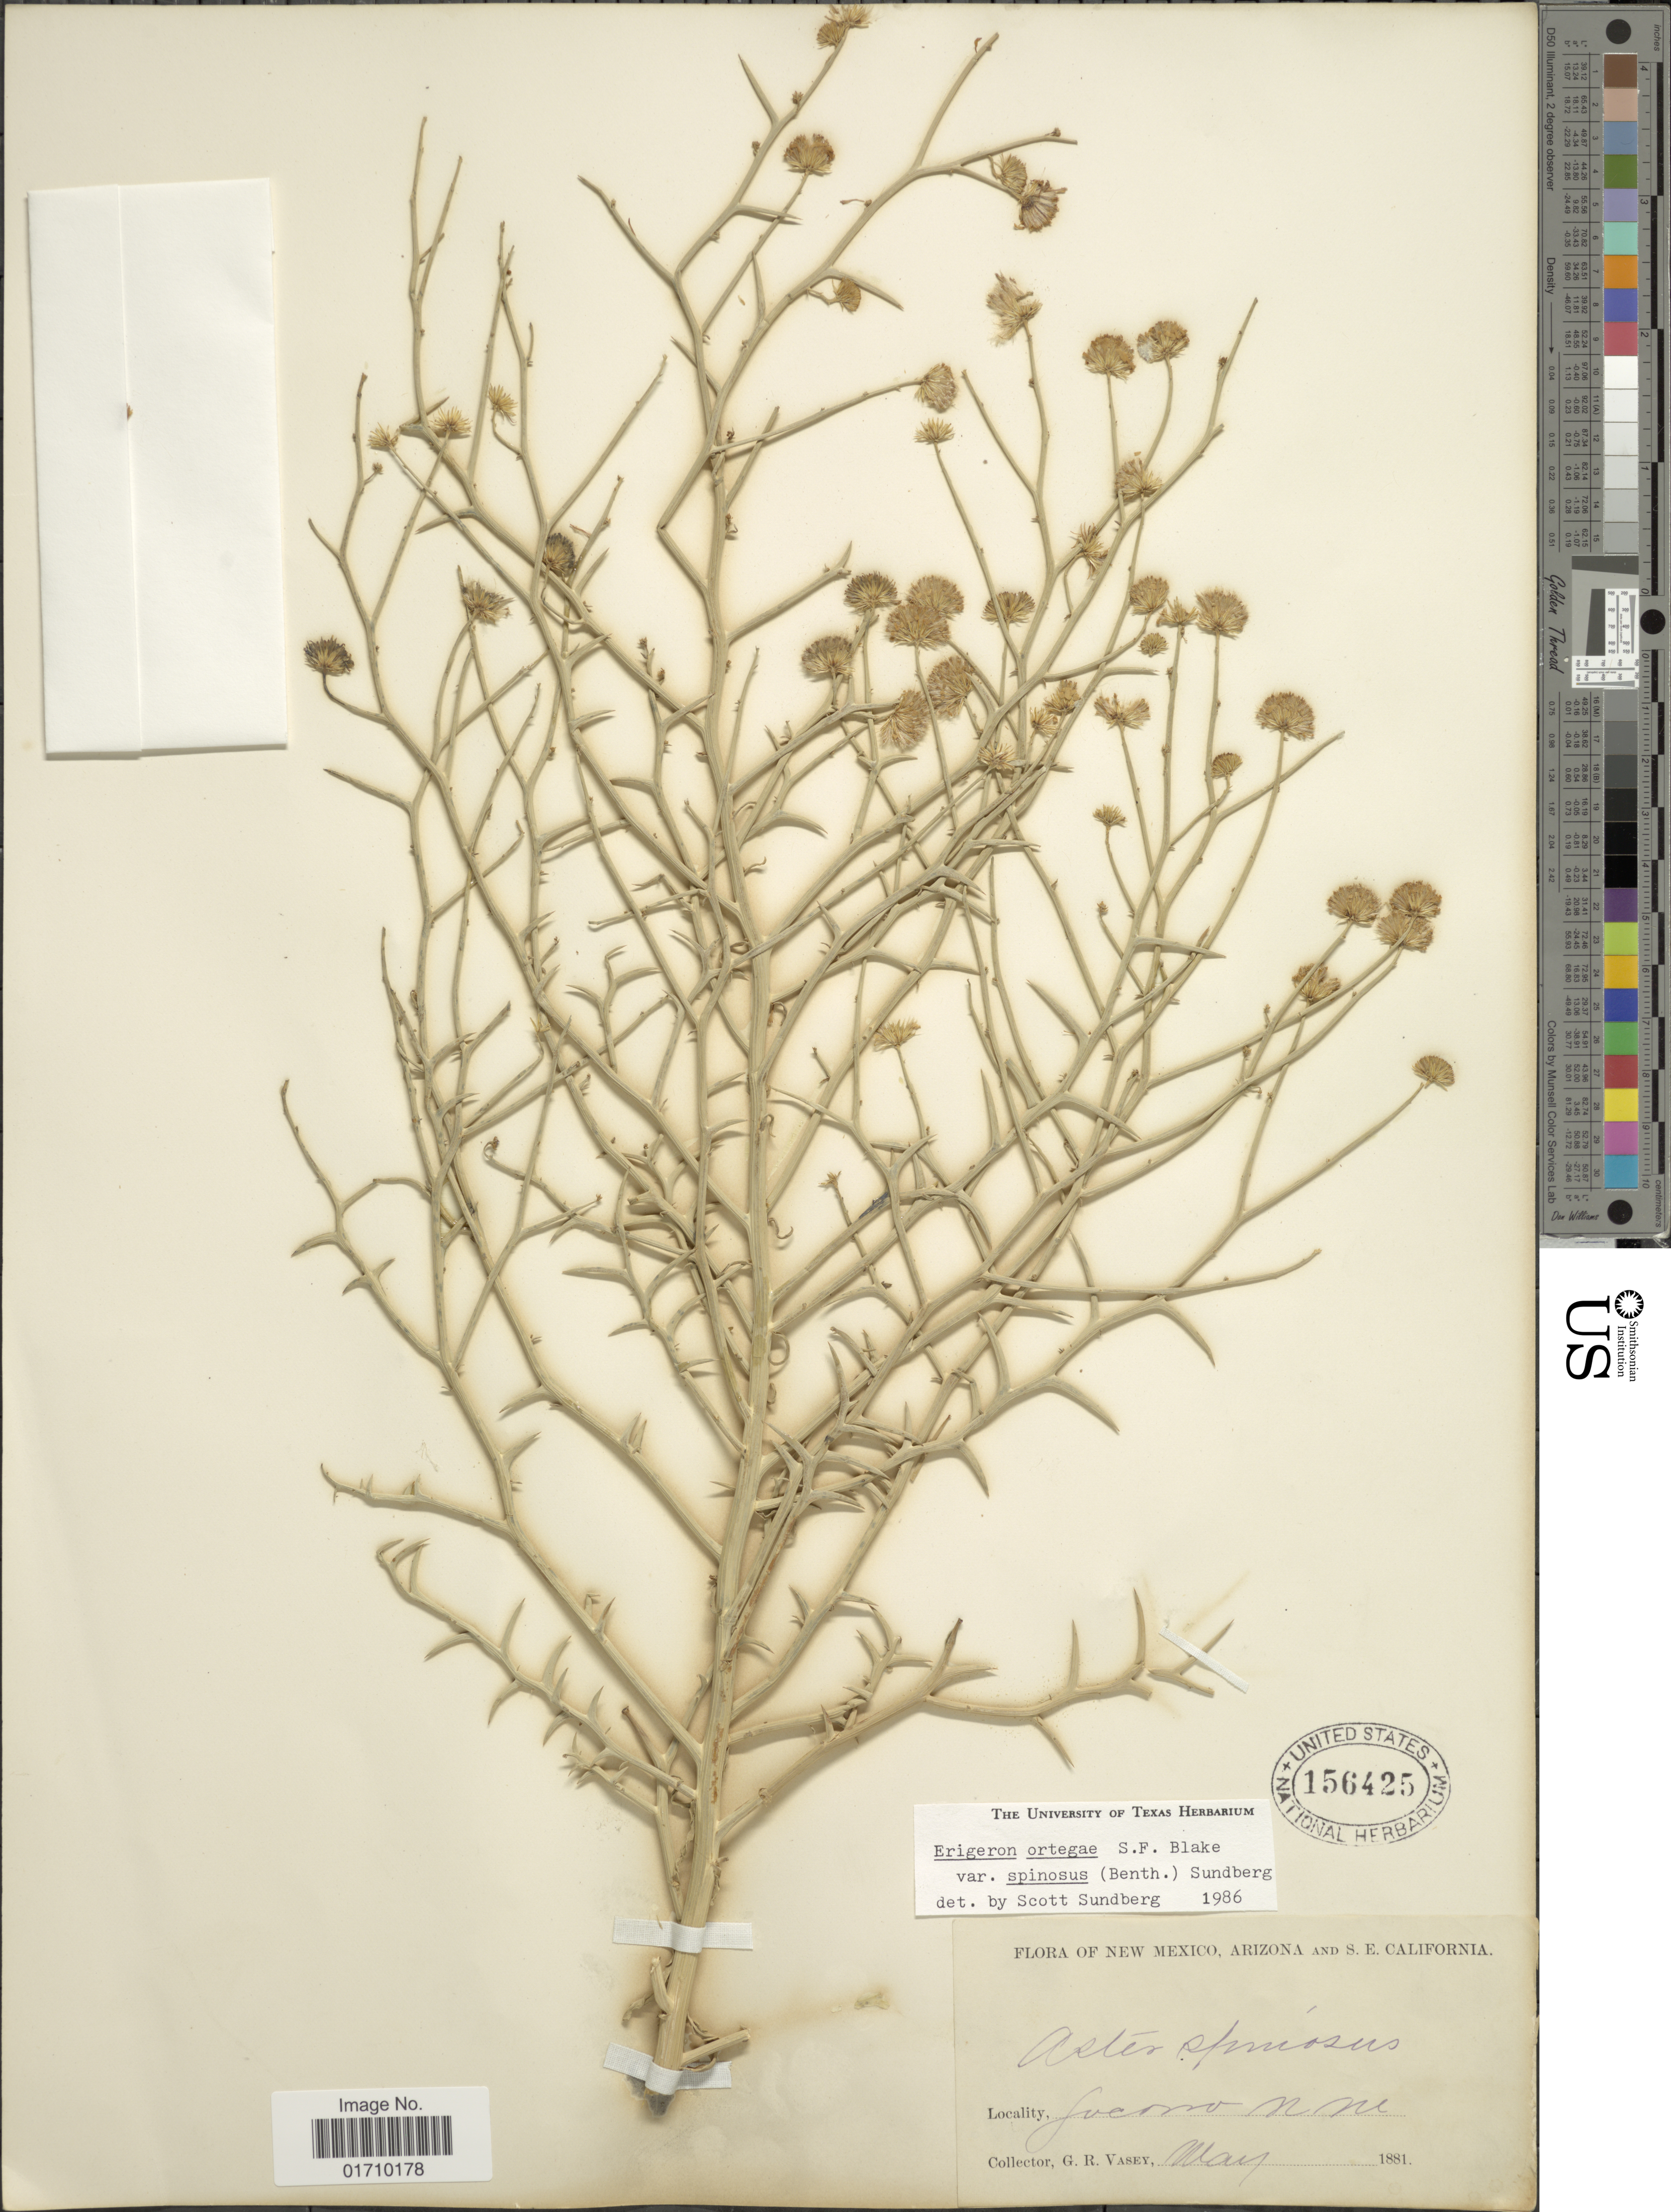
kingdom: Plantae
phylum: Tracheophyta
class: Magnoliopsida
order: Asterales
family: Asteraceae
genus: Chloracantha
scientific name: Chloracantha spinosa var. spinosa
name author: (Benth.) G.L. Nesom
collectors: G. R. Vasey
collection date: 1881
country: United States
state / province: New Mexico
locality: Arizona and S.E. California, Socorro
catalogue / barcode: US 156425